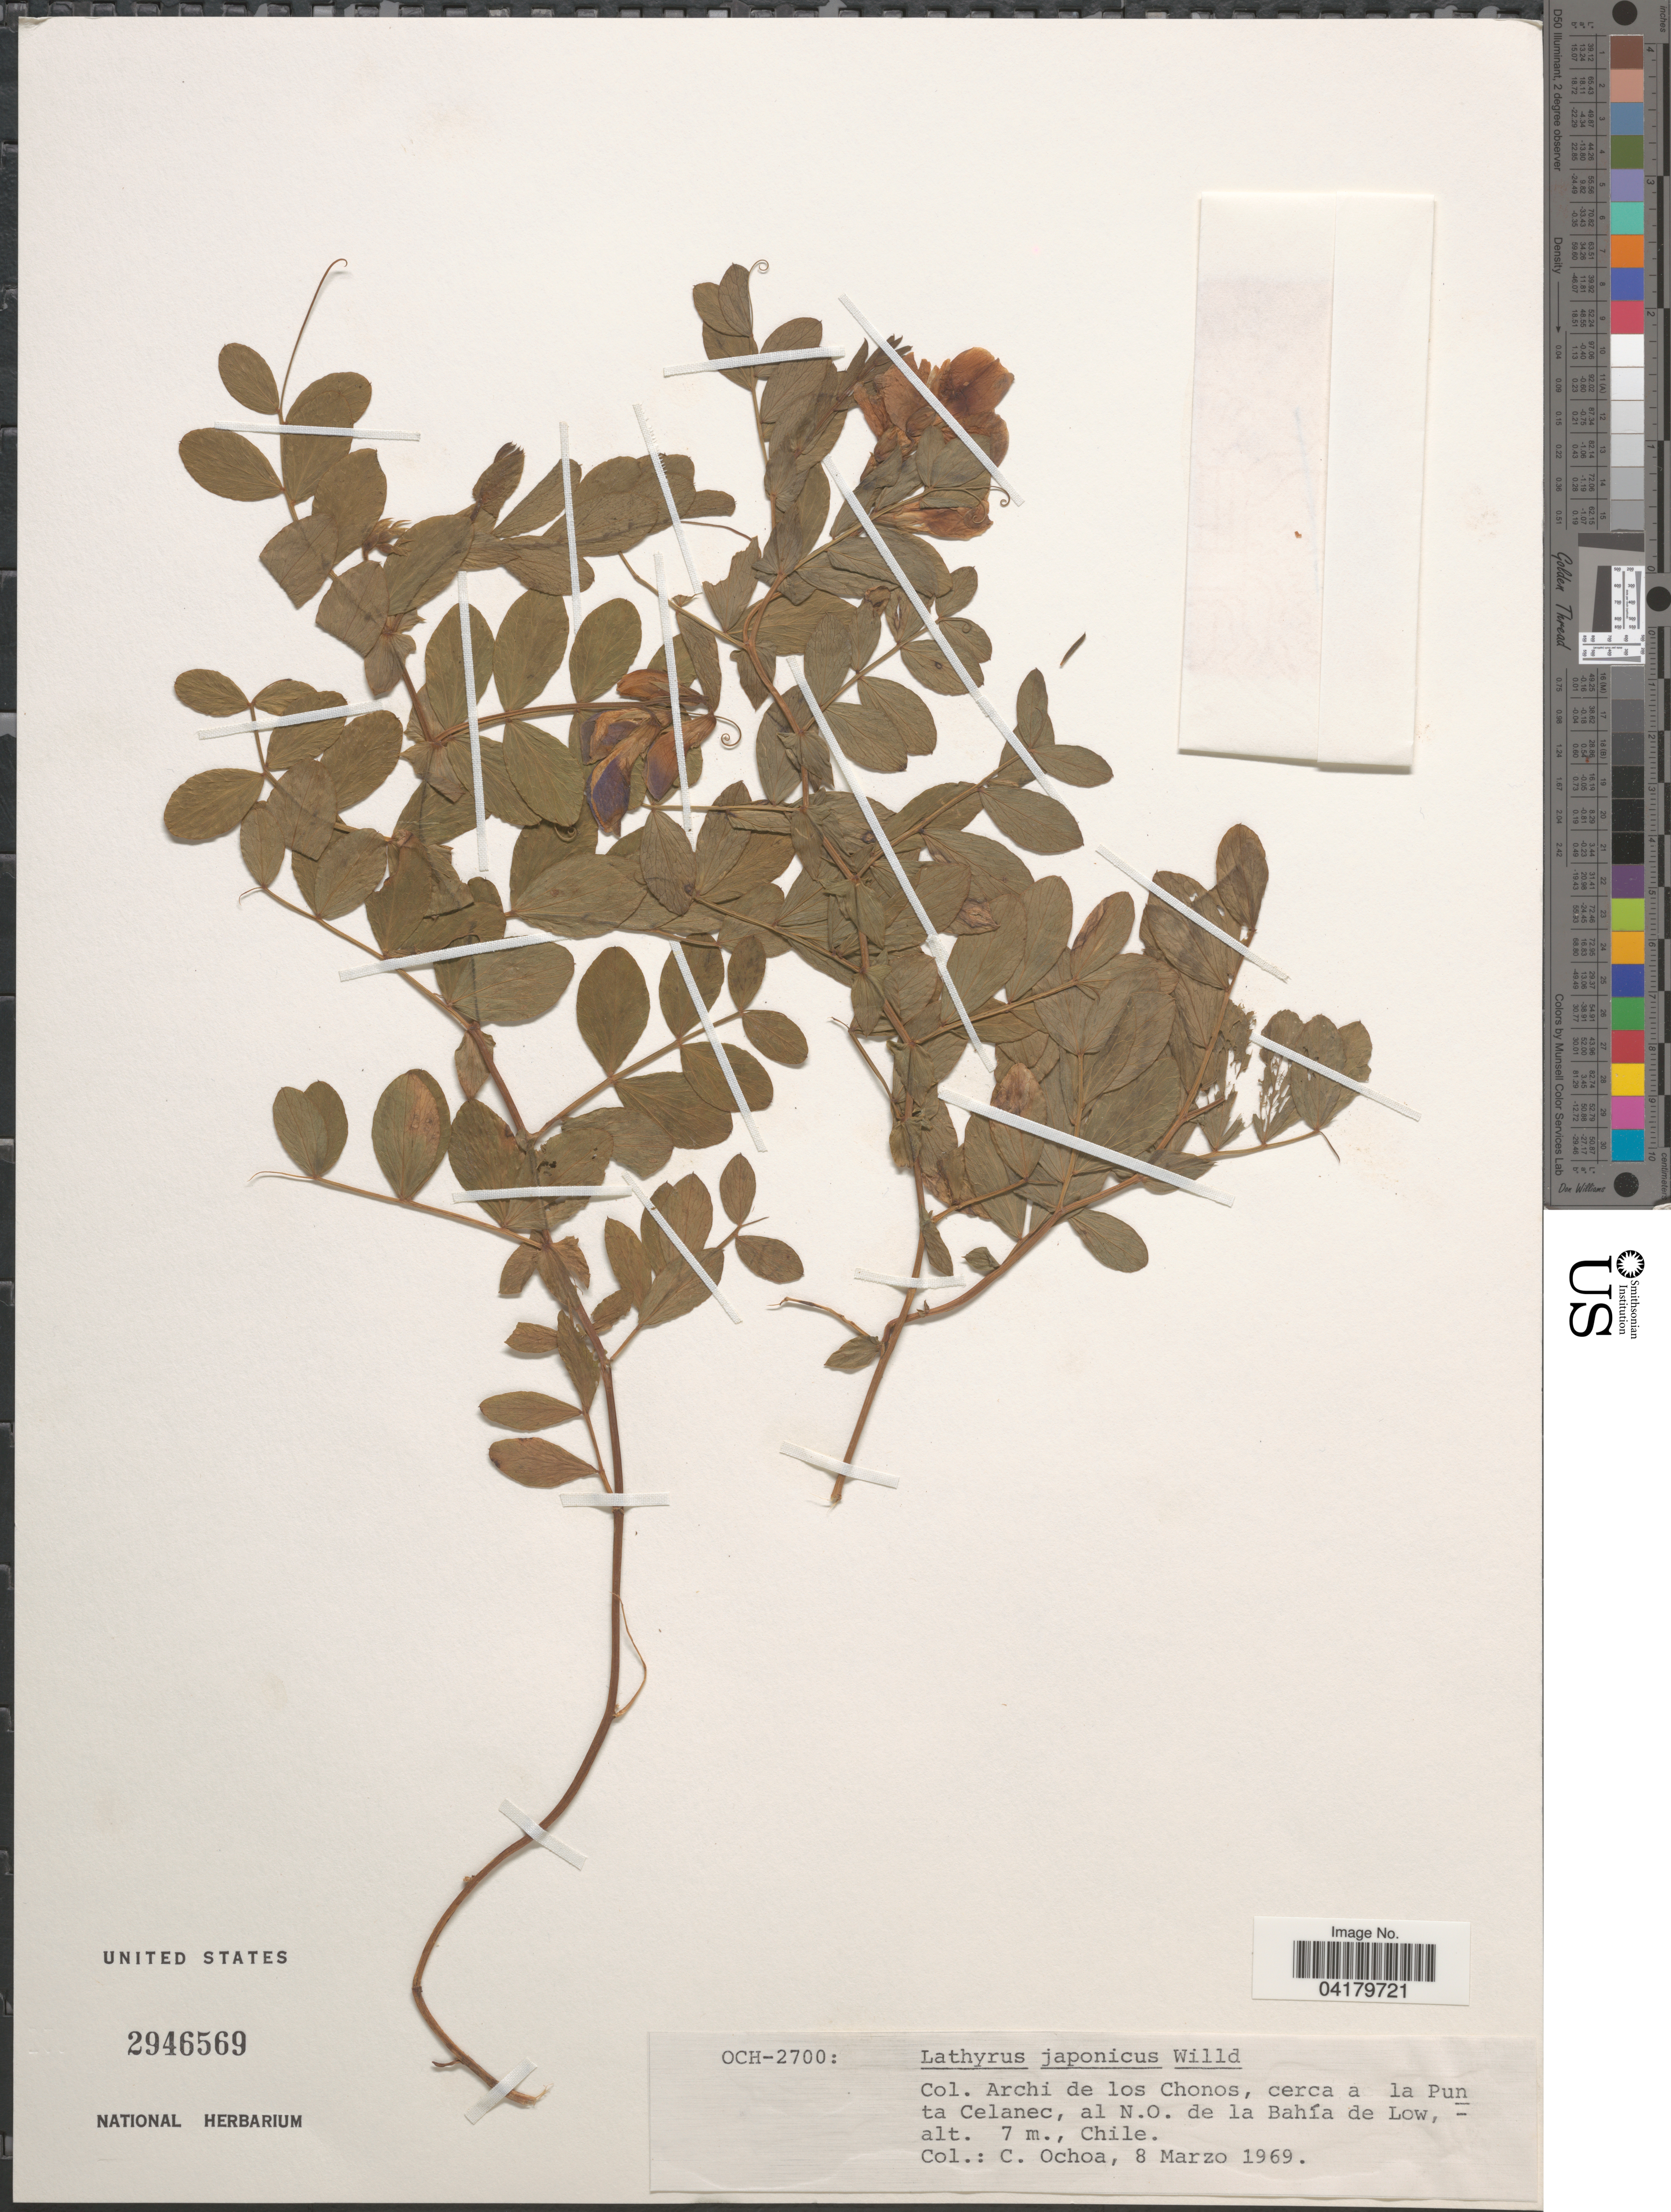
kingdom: Plantae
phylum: Tracheophyta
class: Magnoliopsida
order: Fabales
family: Fabaceae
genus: Lathyrus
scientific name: Lathyrus japonicus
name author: Willd.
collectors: C. Ochoa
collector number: OCH-2700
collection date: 1969-03-08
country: Chile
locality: Archi de los Chonos, cerca a la Punta Celanec, al N.O. de la Bahía de Low.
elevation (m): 7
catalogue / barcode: US 2946569